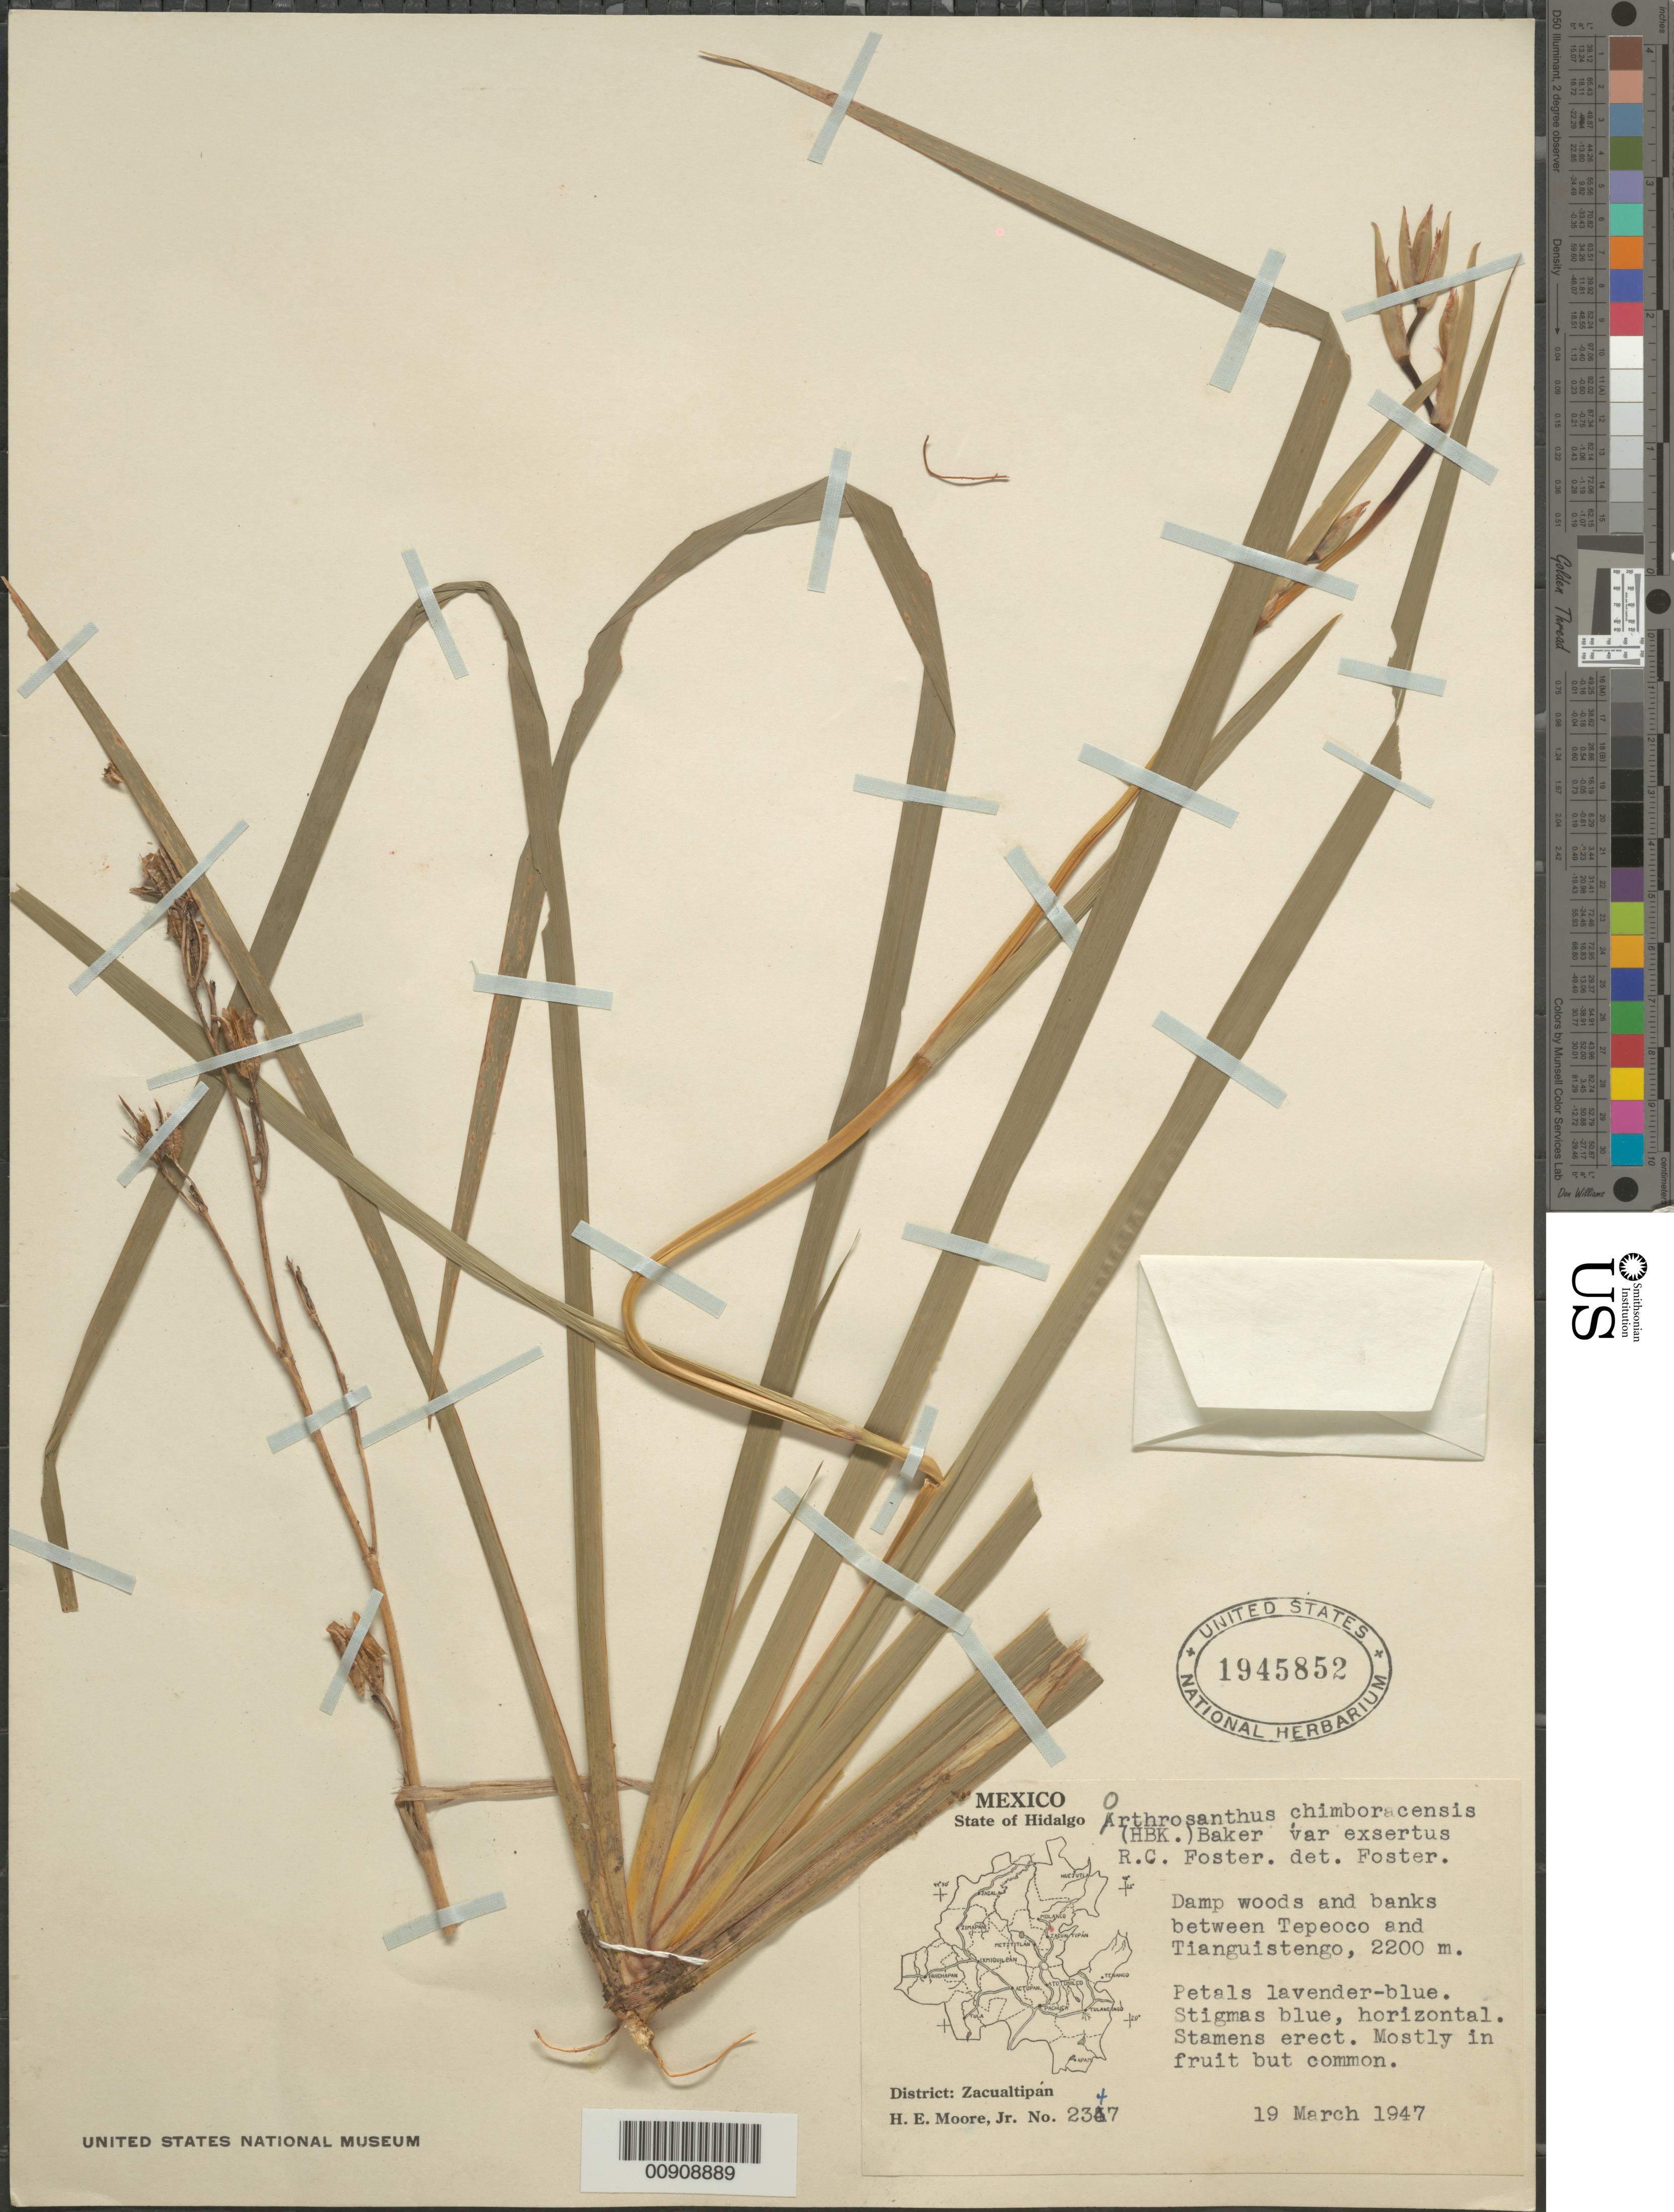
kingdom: Plantae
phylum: Tracheophyta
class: Liliopsida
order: Asparagales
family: Iridaceae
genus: Orthrosanthus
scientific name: Orthrosanthus chimboracensis var. exsertus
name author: R.C. Foster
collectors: H. E. Moore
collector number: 2347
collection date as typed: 19 Mar 1947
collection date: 1947-03-19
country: Mexico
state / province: Hidalgo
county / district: Zacualtipán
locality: Between Tepeoco and Tianguistengo. District Zacualtipán, State of hidalgo.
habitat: Damp woods and banks.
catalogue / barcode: US 1945852